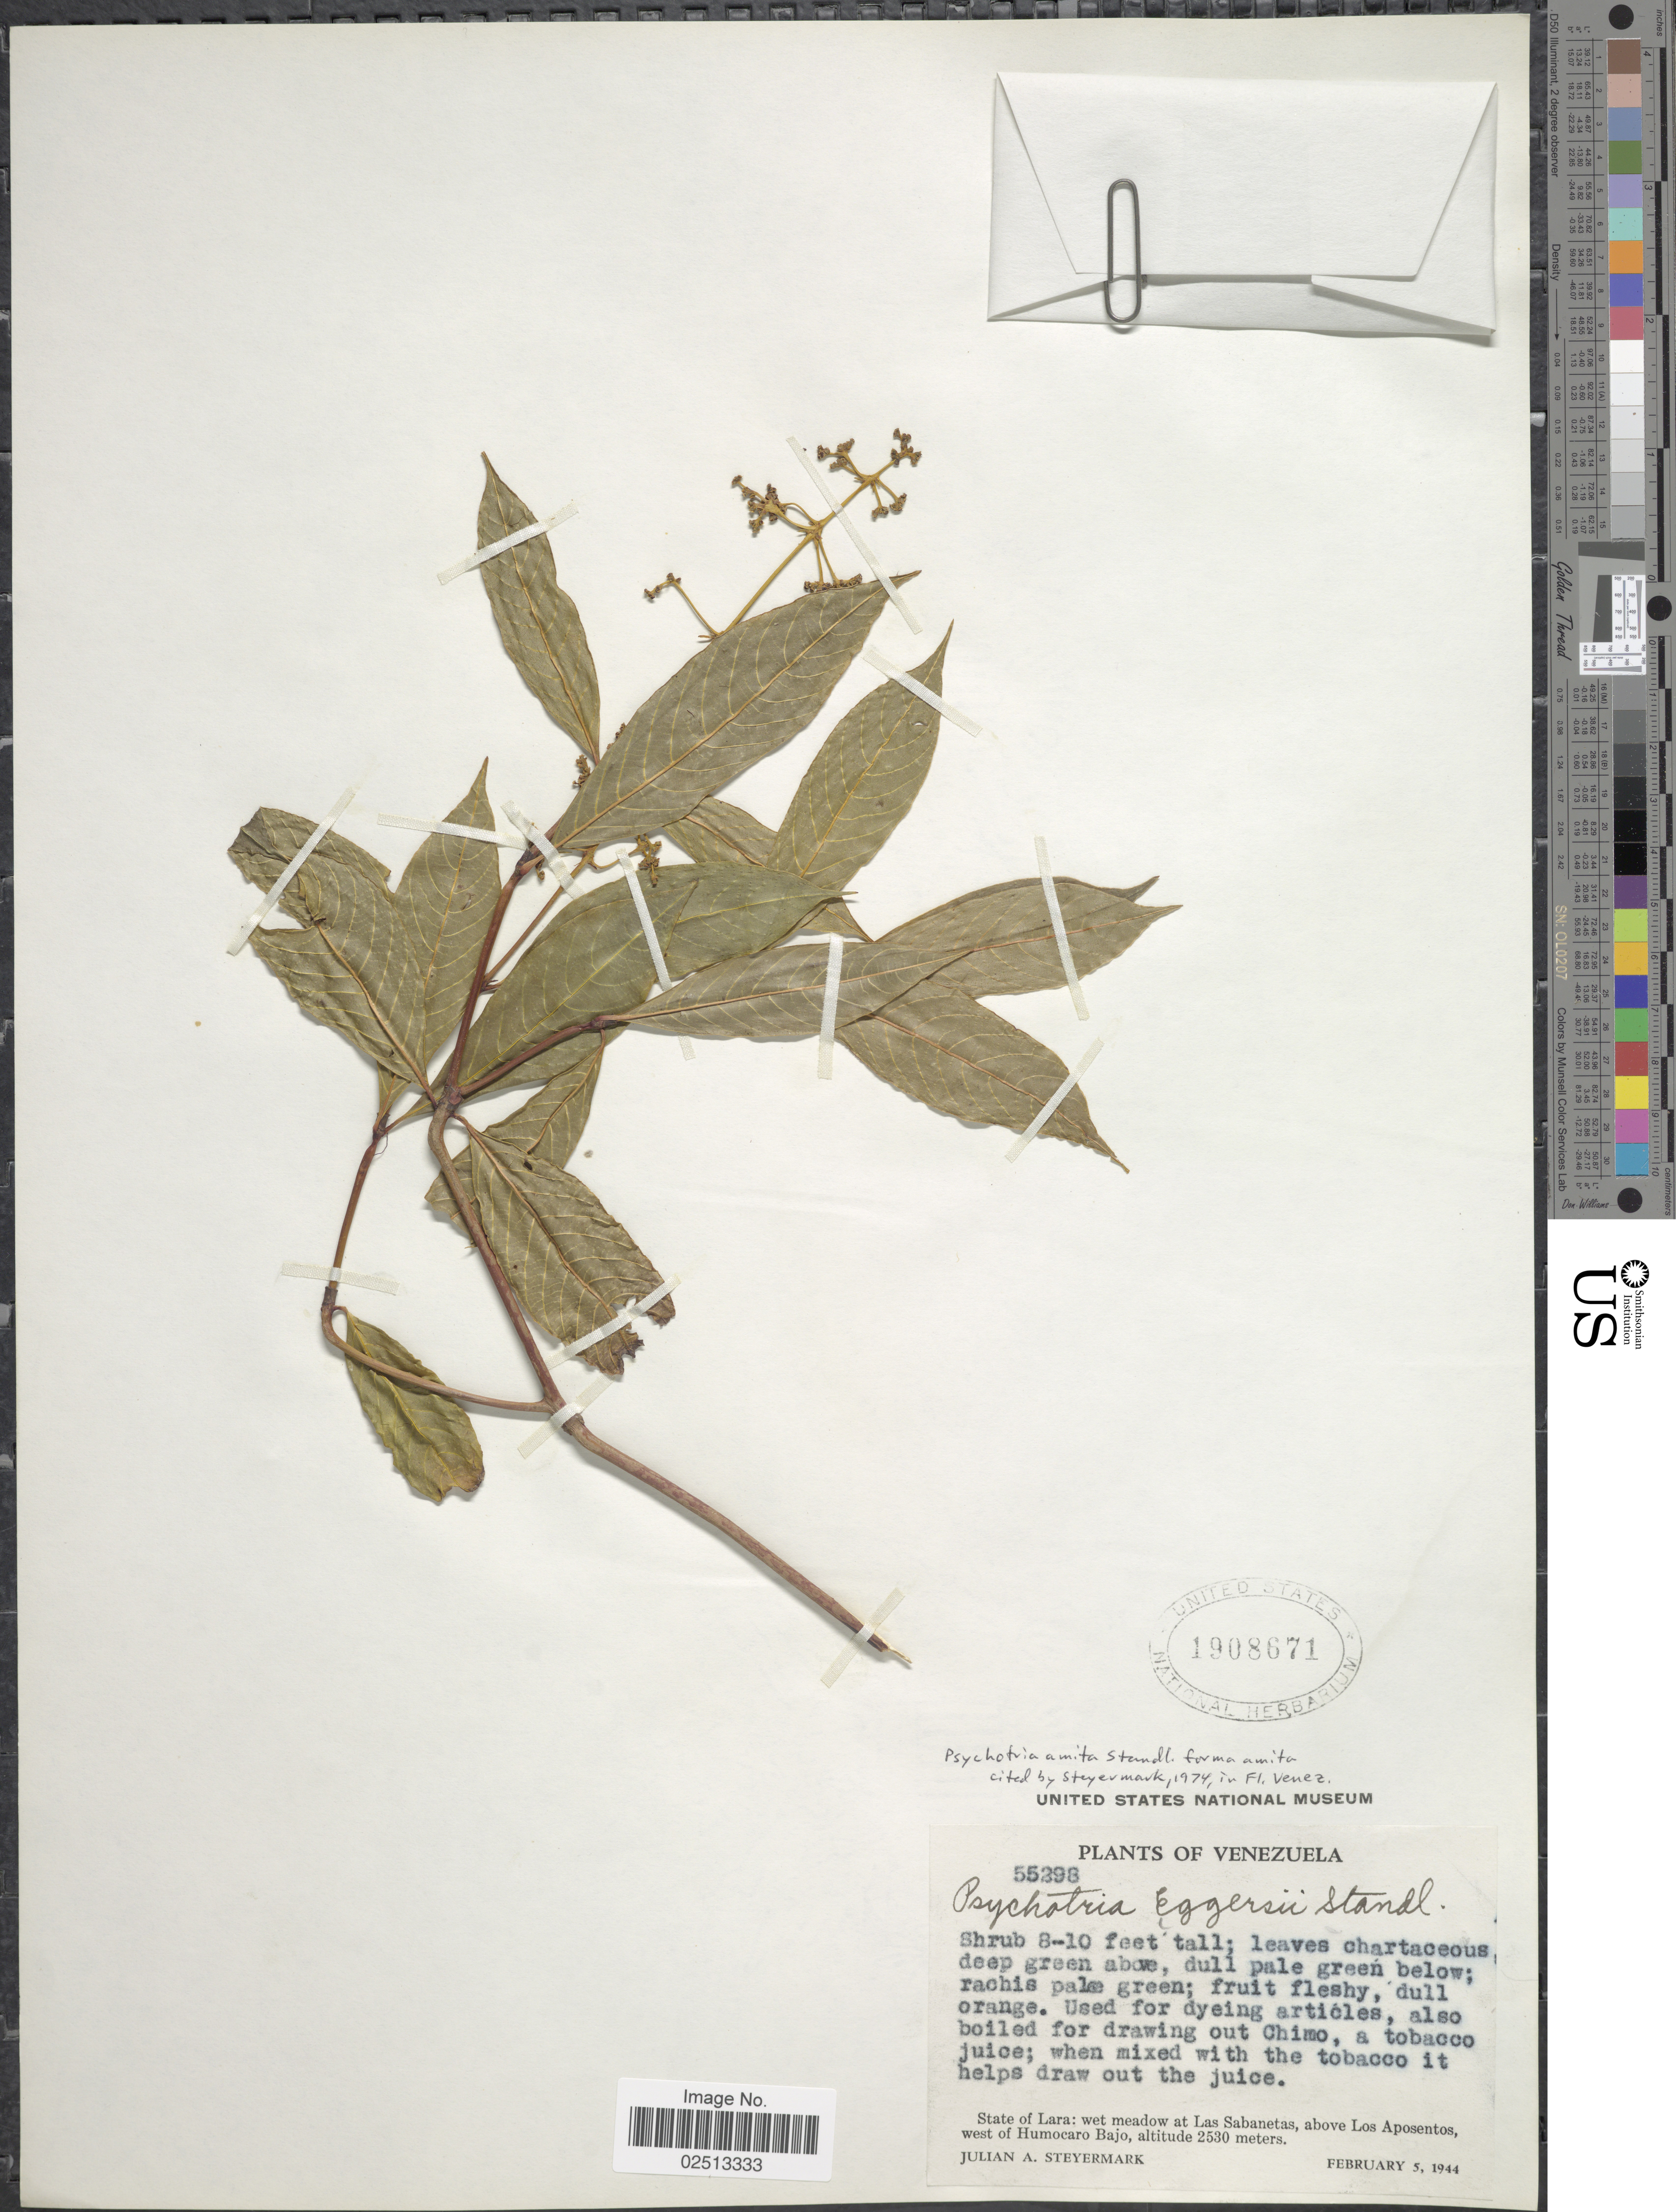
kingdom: Plantae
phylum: Tracheophyta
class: Magnoliopsida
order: Gentianales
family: Rubiaceae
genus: Psychotria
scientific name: Psychotria amita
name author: Standl.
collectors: J. Steyermark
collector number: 55298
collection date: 1944-02-05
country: Venezuela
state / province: Lara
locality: State of Lara: wet meadow at Las Sabanetas, above Los Aposentos west of Humocaro Bajo.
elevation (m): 2530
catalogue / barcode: US 1908671